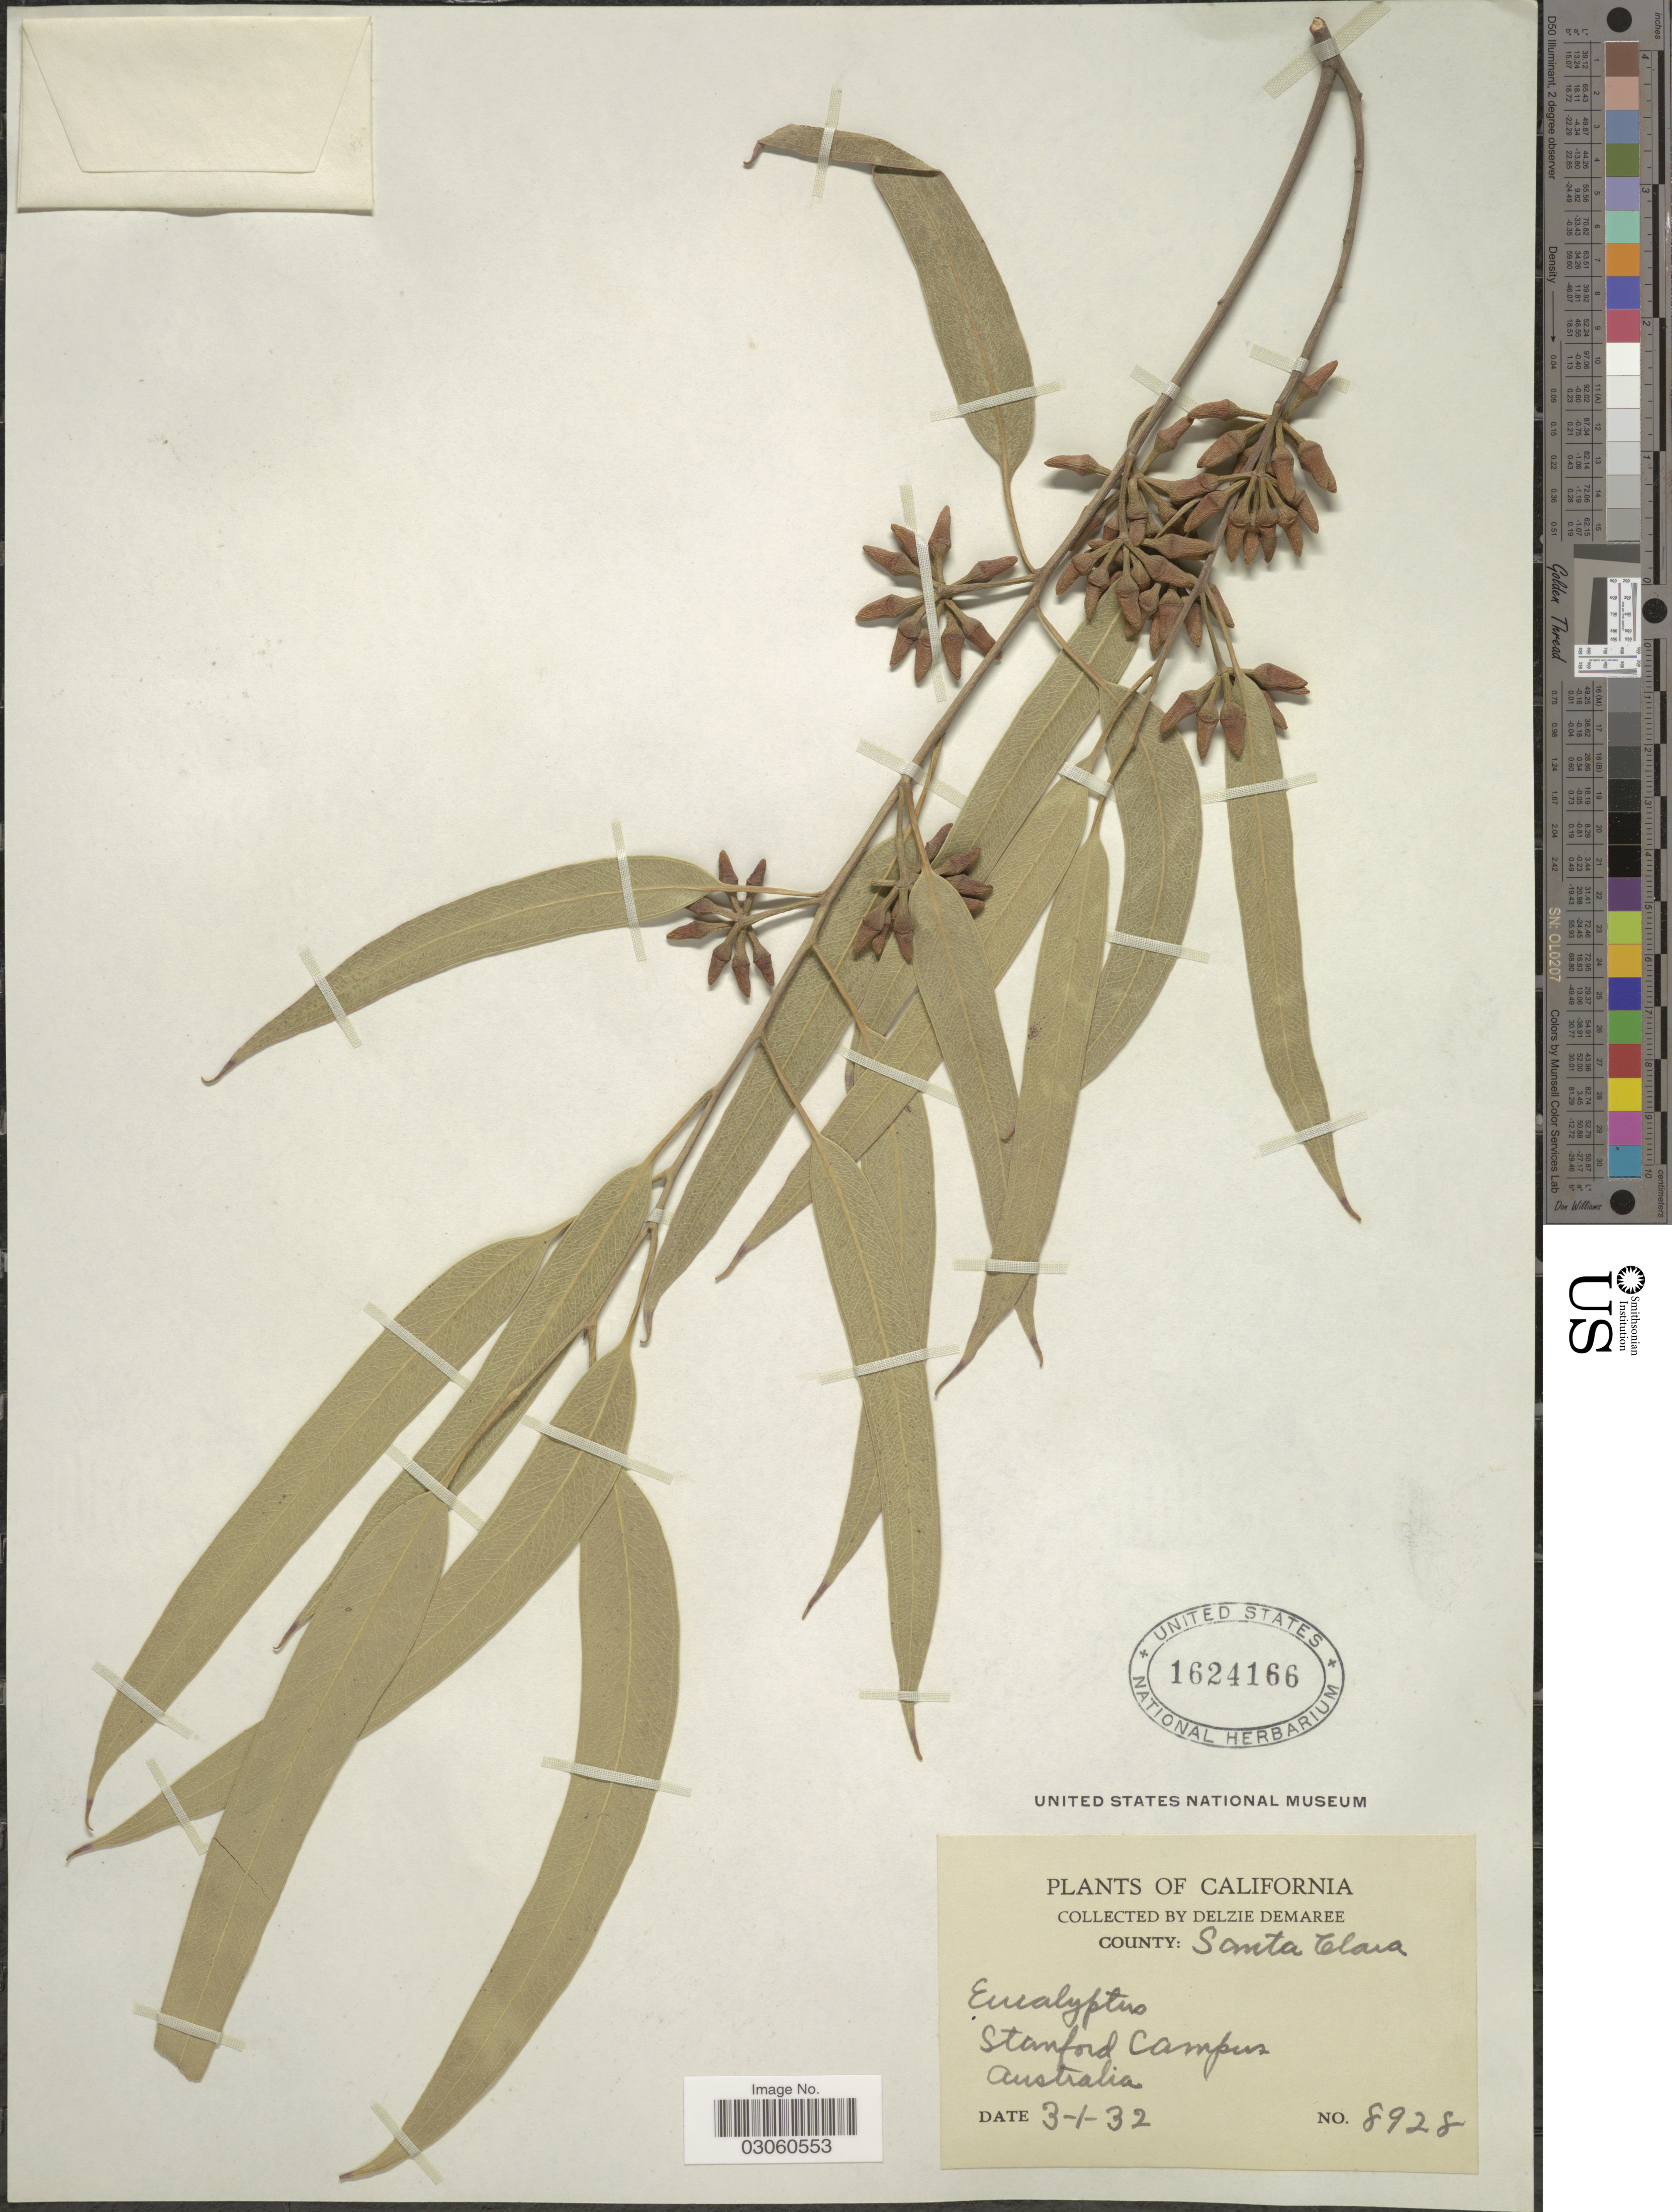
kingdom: Plantae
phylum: Tracheophyta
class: Magnoliopsida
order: Myrtales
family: Myrtaceae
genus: Eucalyptus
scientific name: Eucalyptus sp.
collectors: D. Demaree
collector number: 8928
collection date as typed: Transcribed d/m/y: 1/3/32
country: United States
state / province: California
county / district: Santa Clara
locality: County: Santa Clara. Stanford Campus.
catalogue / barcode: US 1624166